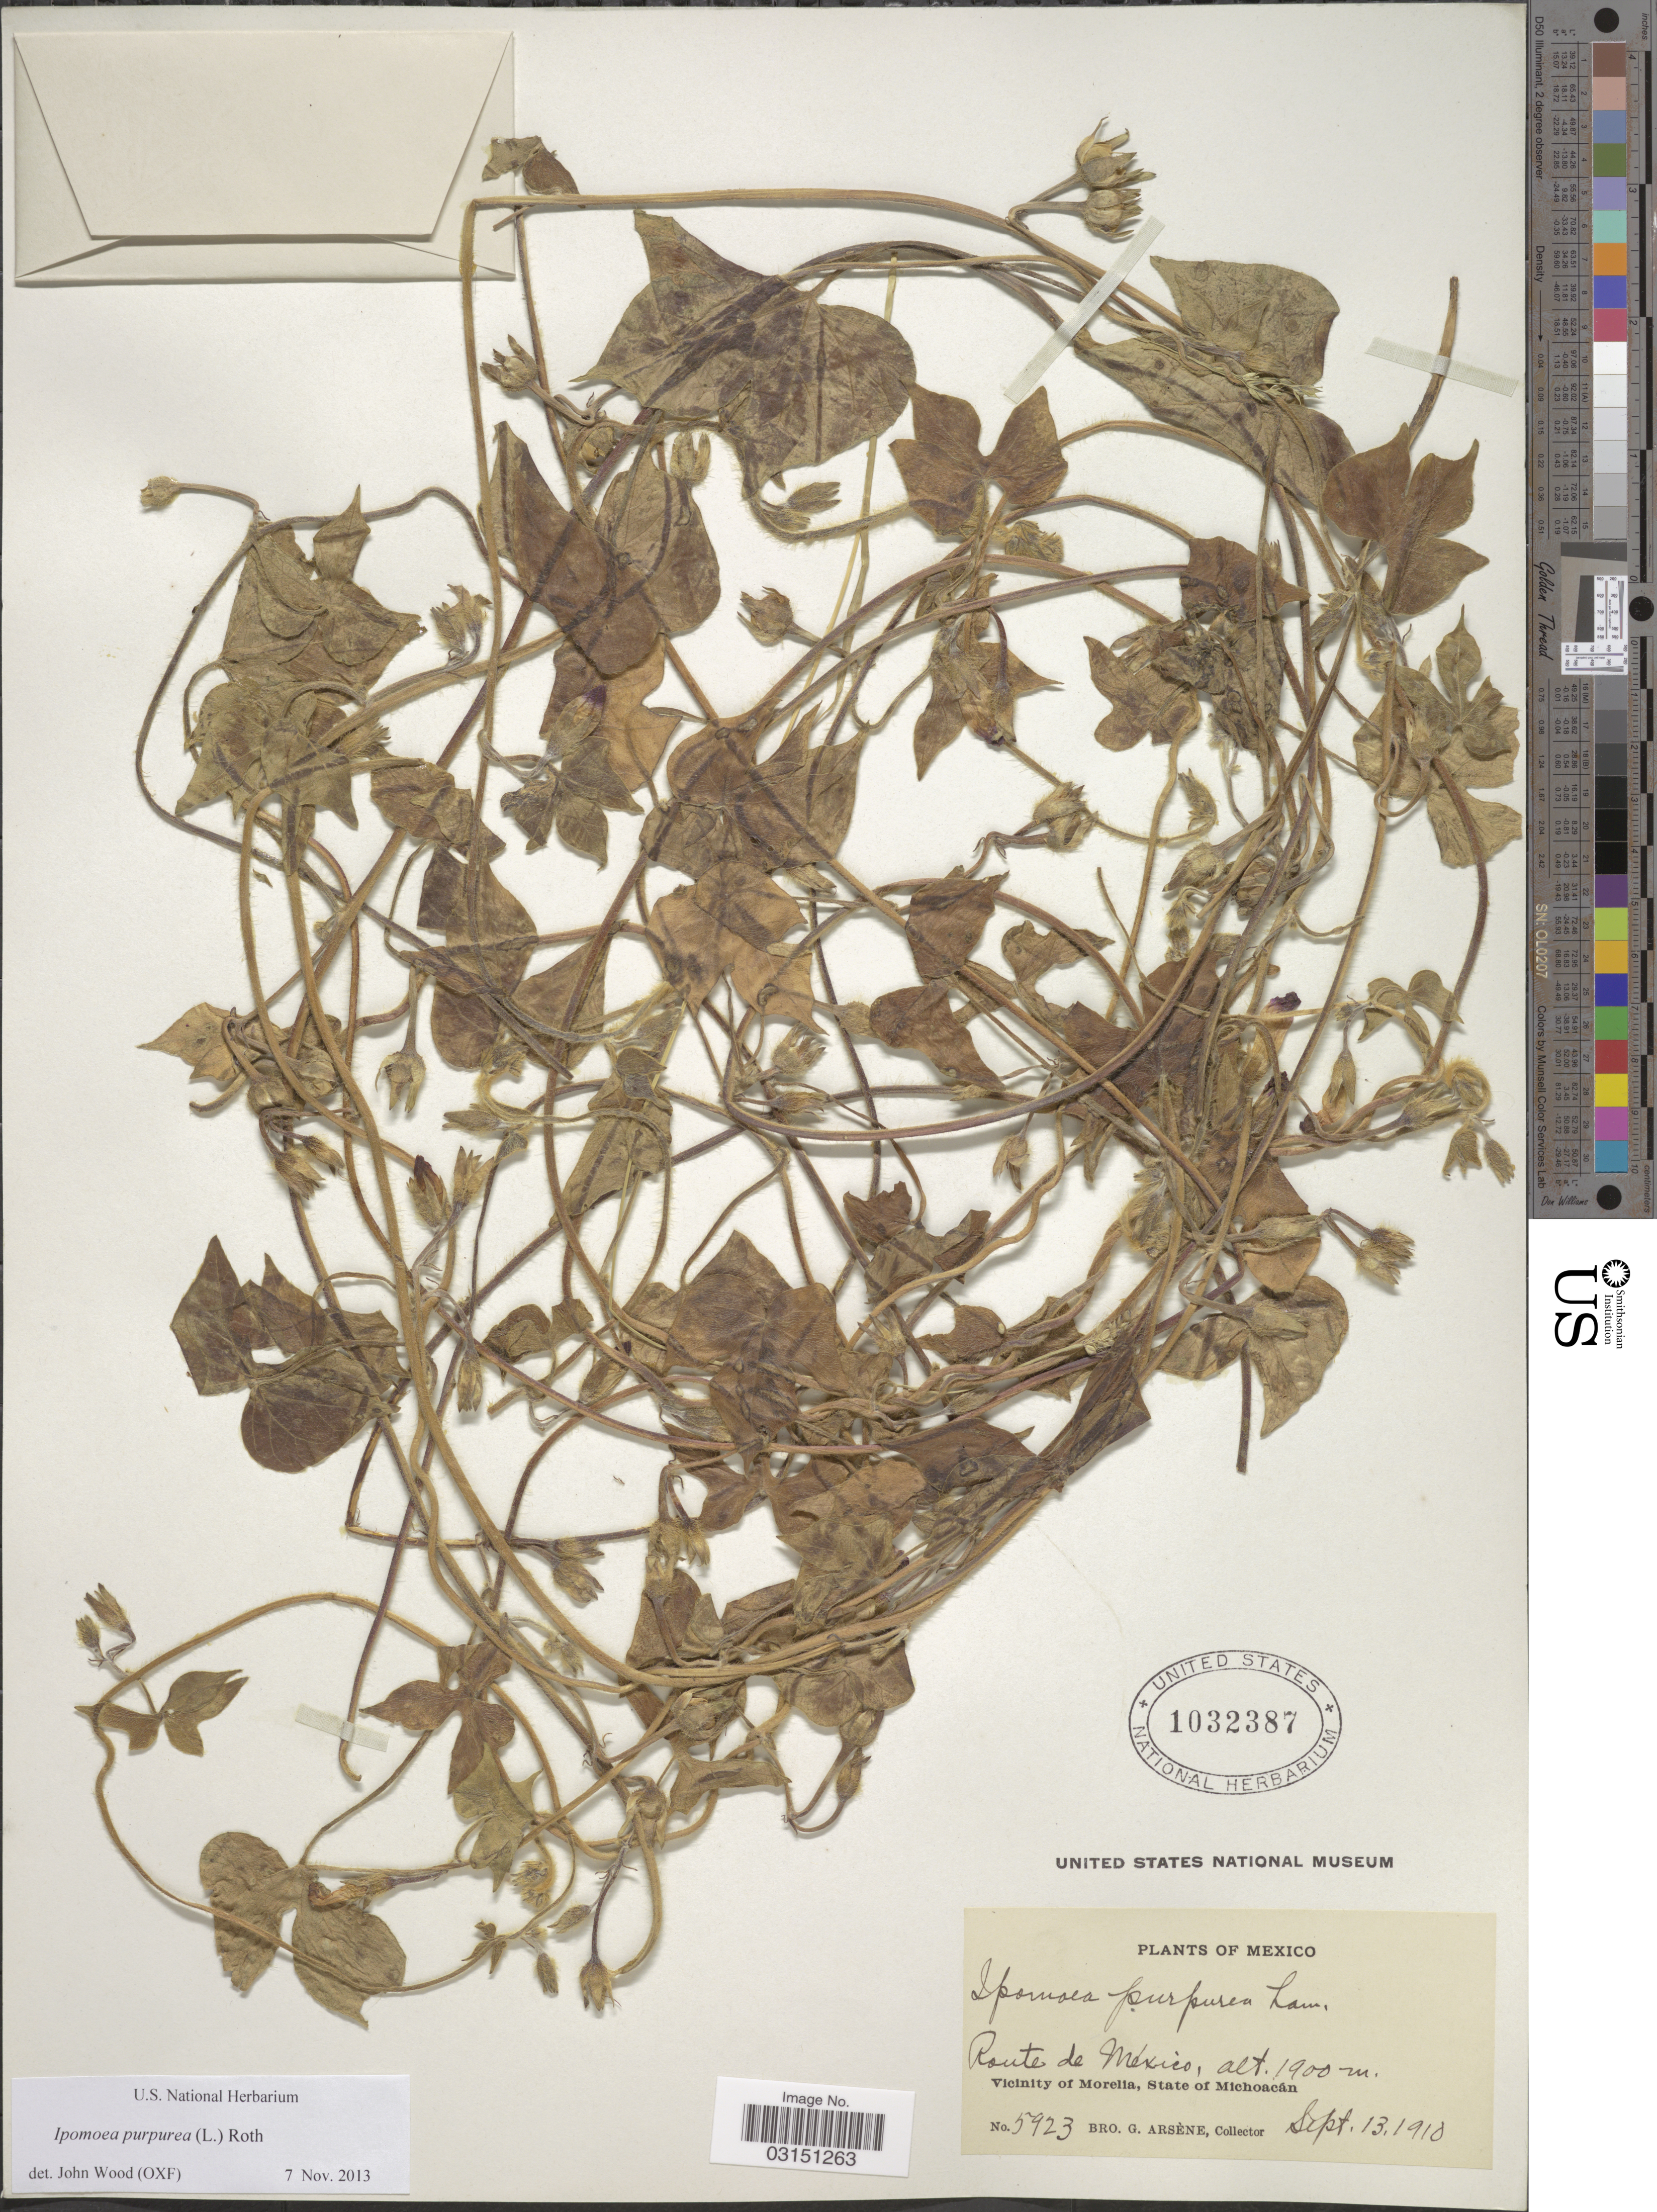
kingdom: Plantae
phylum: Tracheophyta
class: Magnoliopsida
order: Solanales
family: Convolvulaceae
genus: Ipomoea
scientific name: Ipomoea purpurea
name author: (L.) Roth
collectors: Bro. G. Arsène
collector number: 5923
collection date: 1910-09-13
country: Mexico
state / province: Michoacán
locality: Route de México, Vicinity of Morelia.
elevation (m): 1900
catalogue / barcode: US 1032387